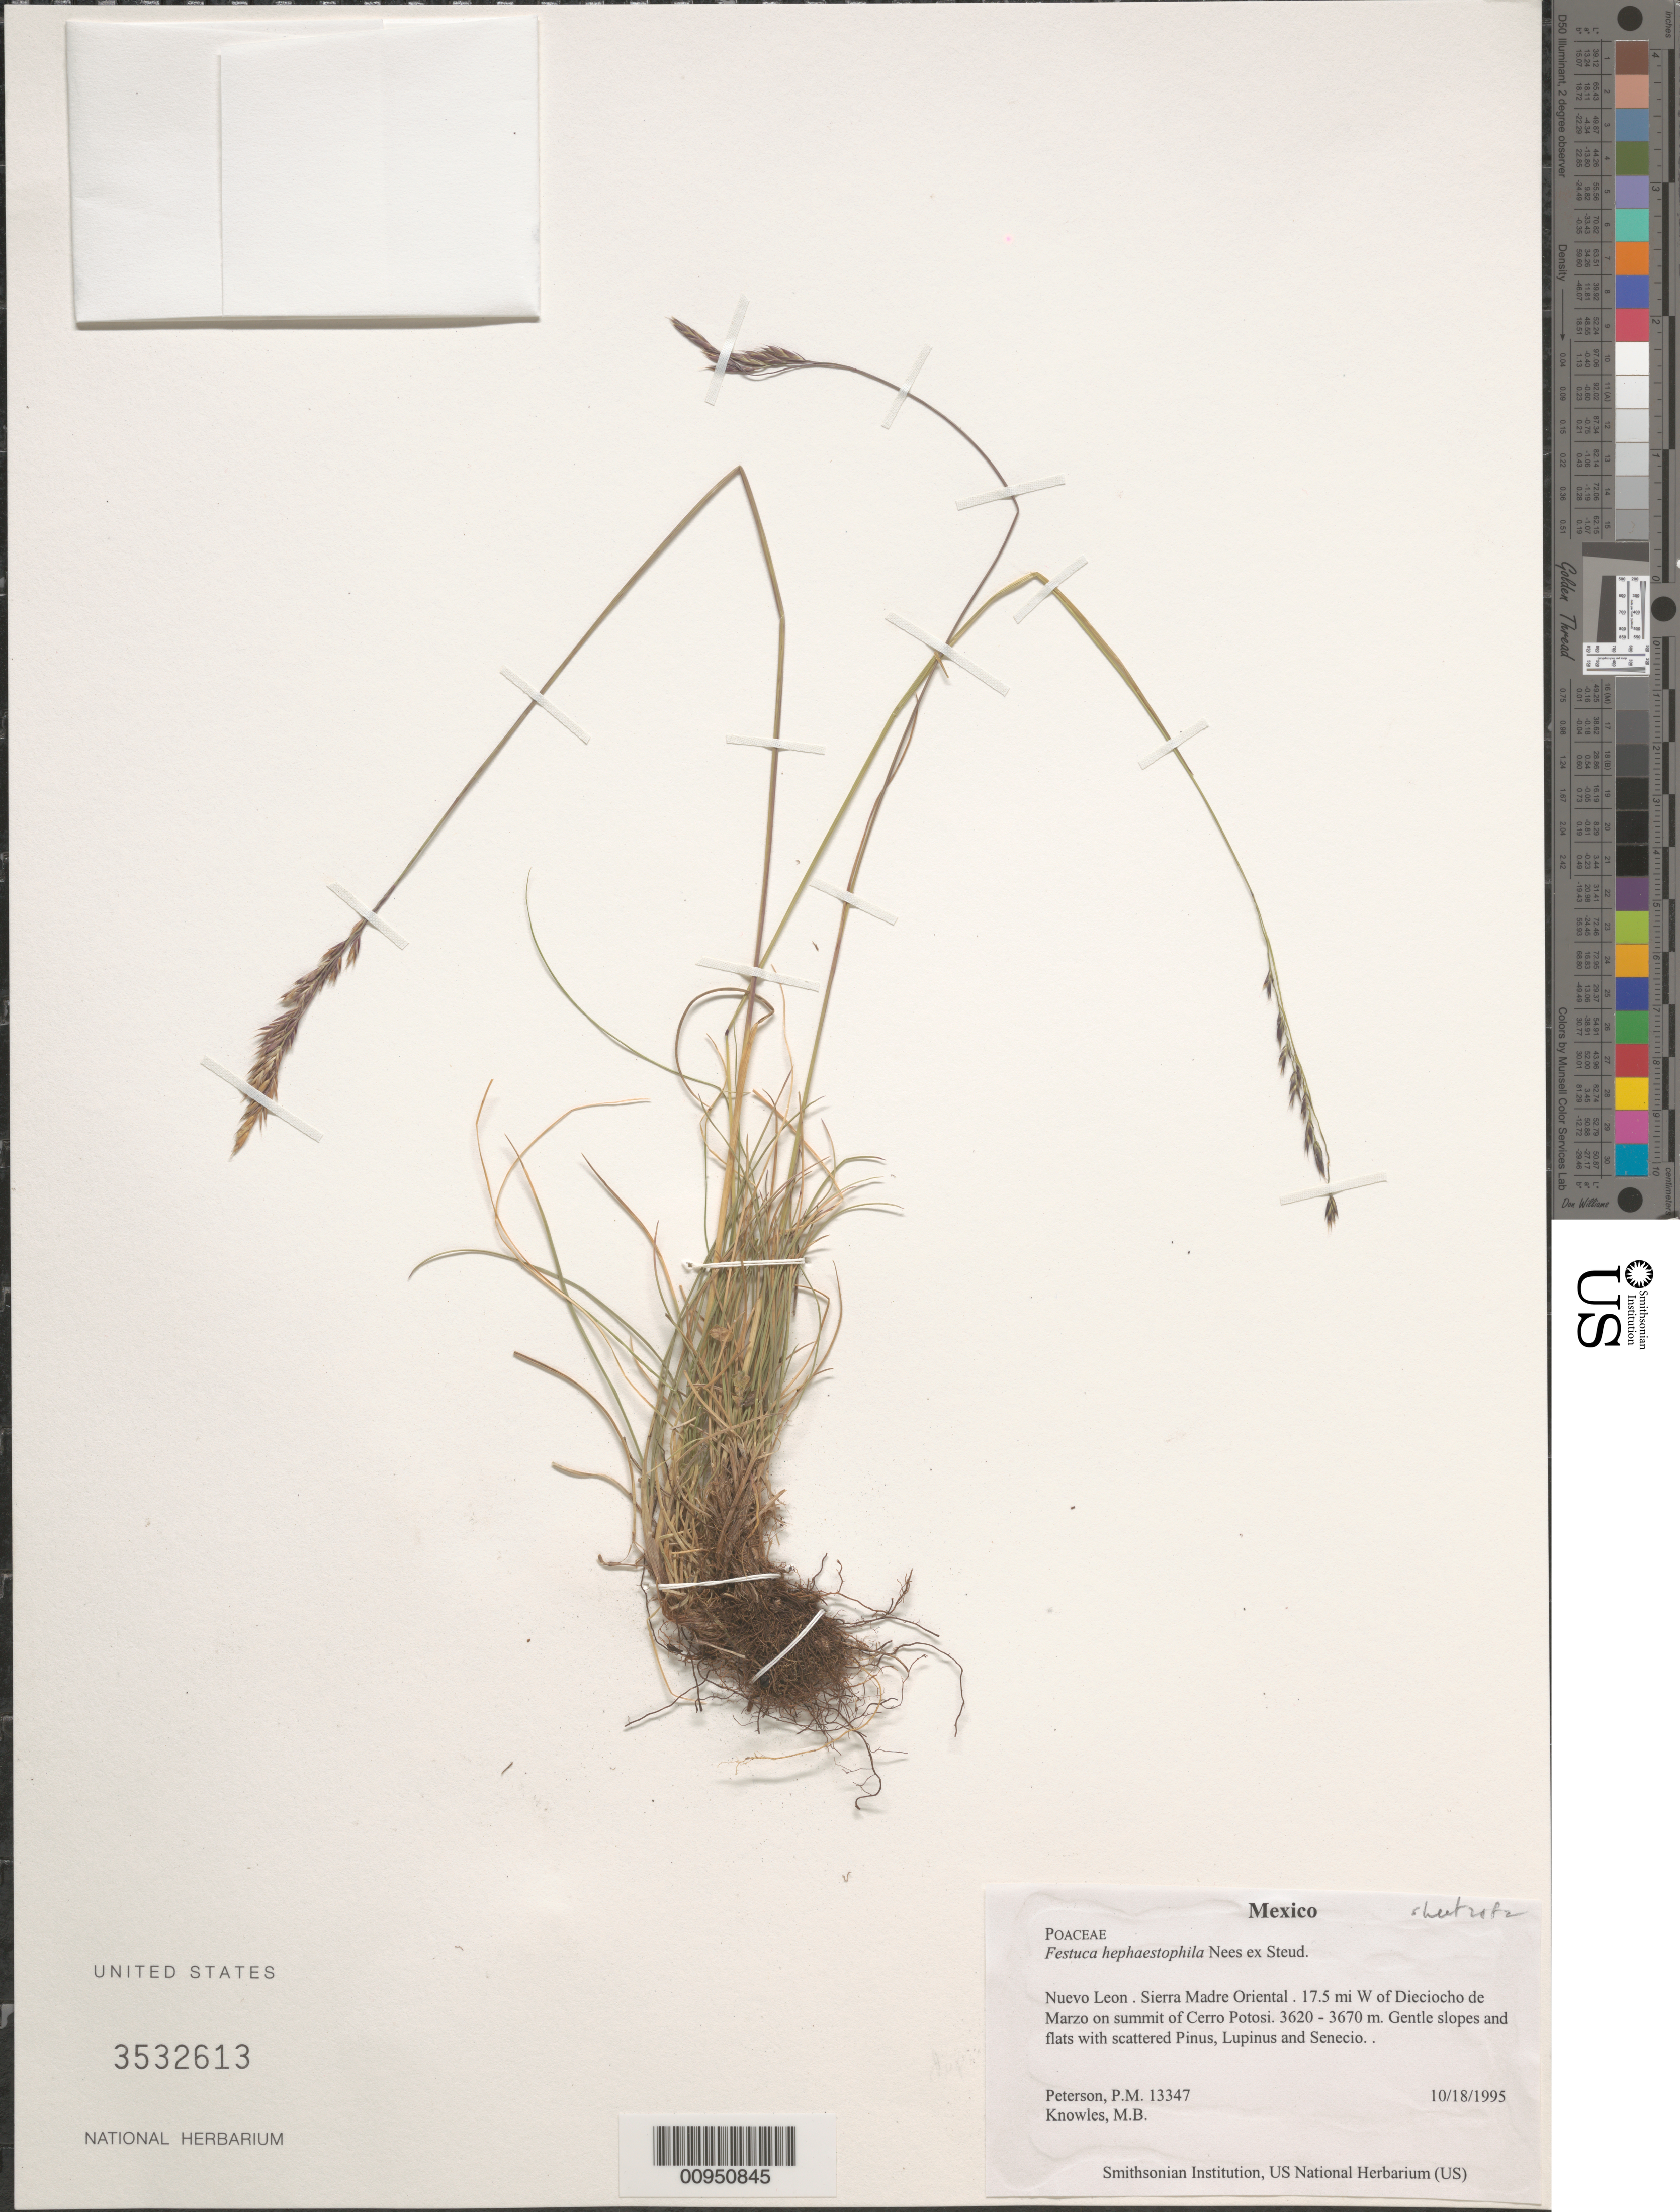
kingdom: Plantae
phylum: Tracheophyta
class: Liliopsida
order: Poales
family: Poaceae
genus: Festuca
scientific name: Festuca hephaestophila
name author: Nees ex Steud.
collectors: P. M. Peterson & M. B. Knowles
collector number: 13347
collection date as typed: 18 Oct 1995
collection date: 1995-10-18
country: Mexico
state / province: Nuevo León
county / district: Sierra Madre Oriental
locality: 17.5 mi W of Dieciocho de Marzo on summit of Cerro Potosi.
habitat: Gentle slopes and flats with scattered Pinus, Lupinus and Senecio.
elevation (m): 3620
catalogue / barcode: US 3532613